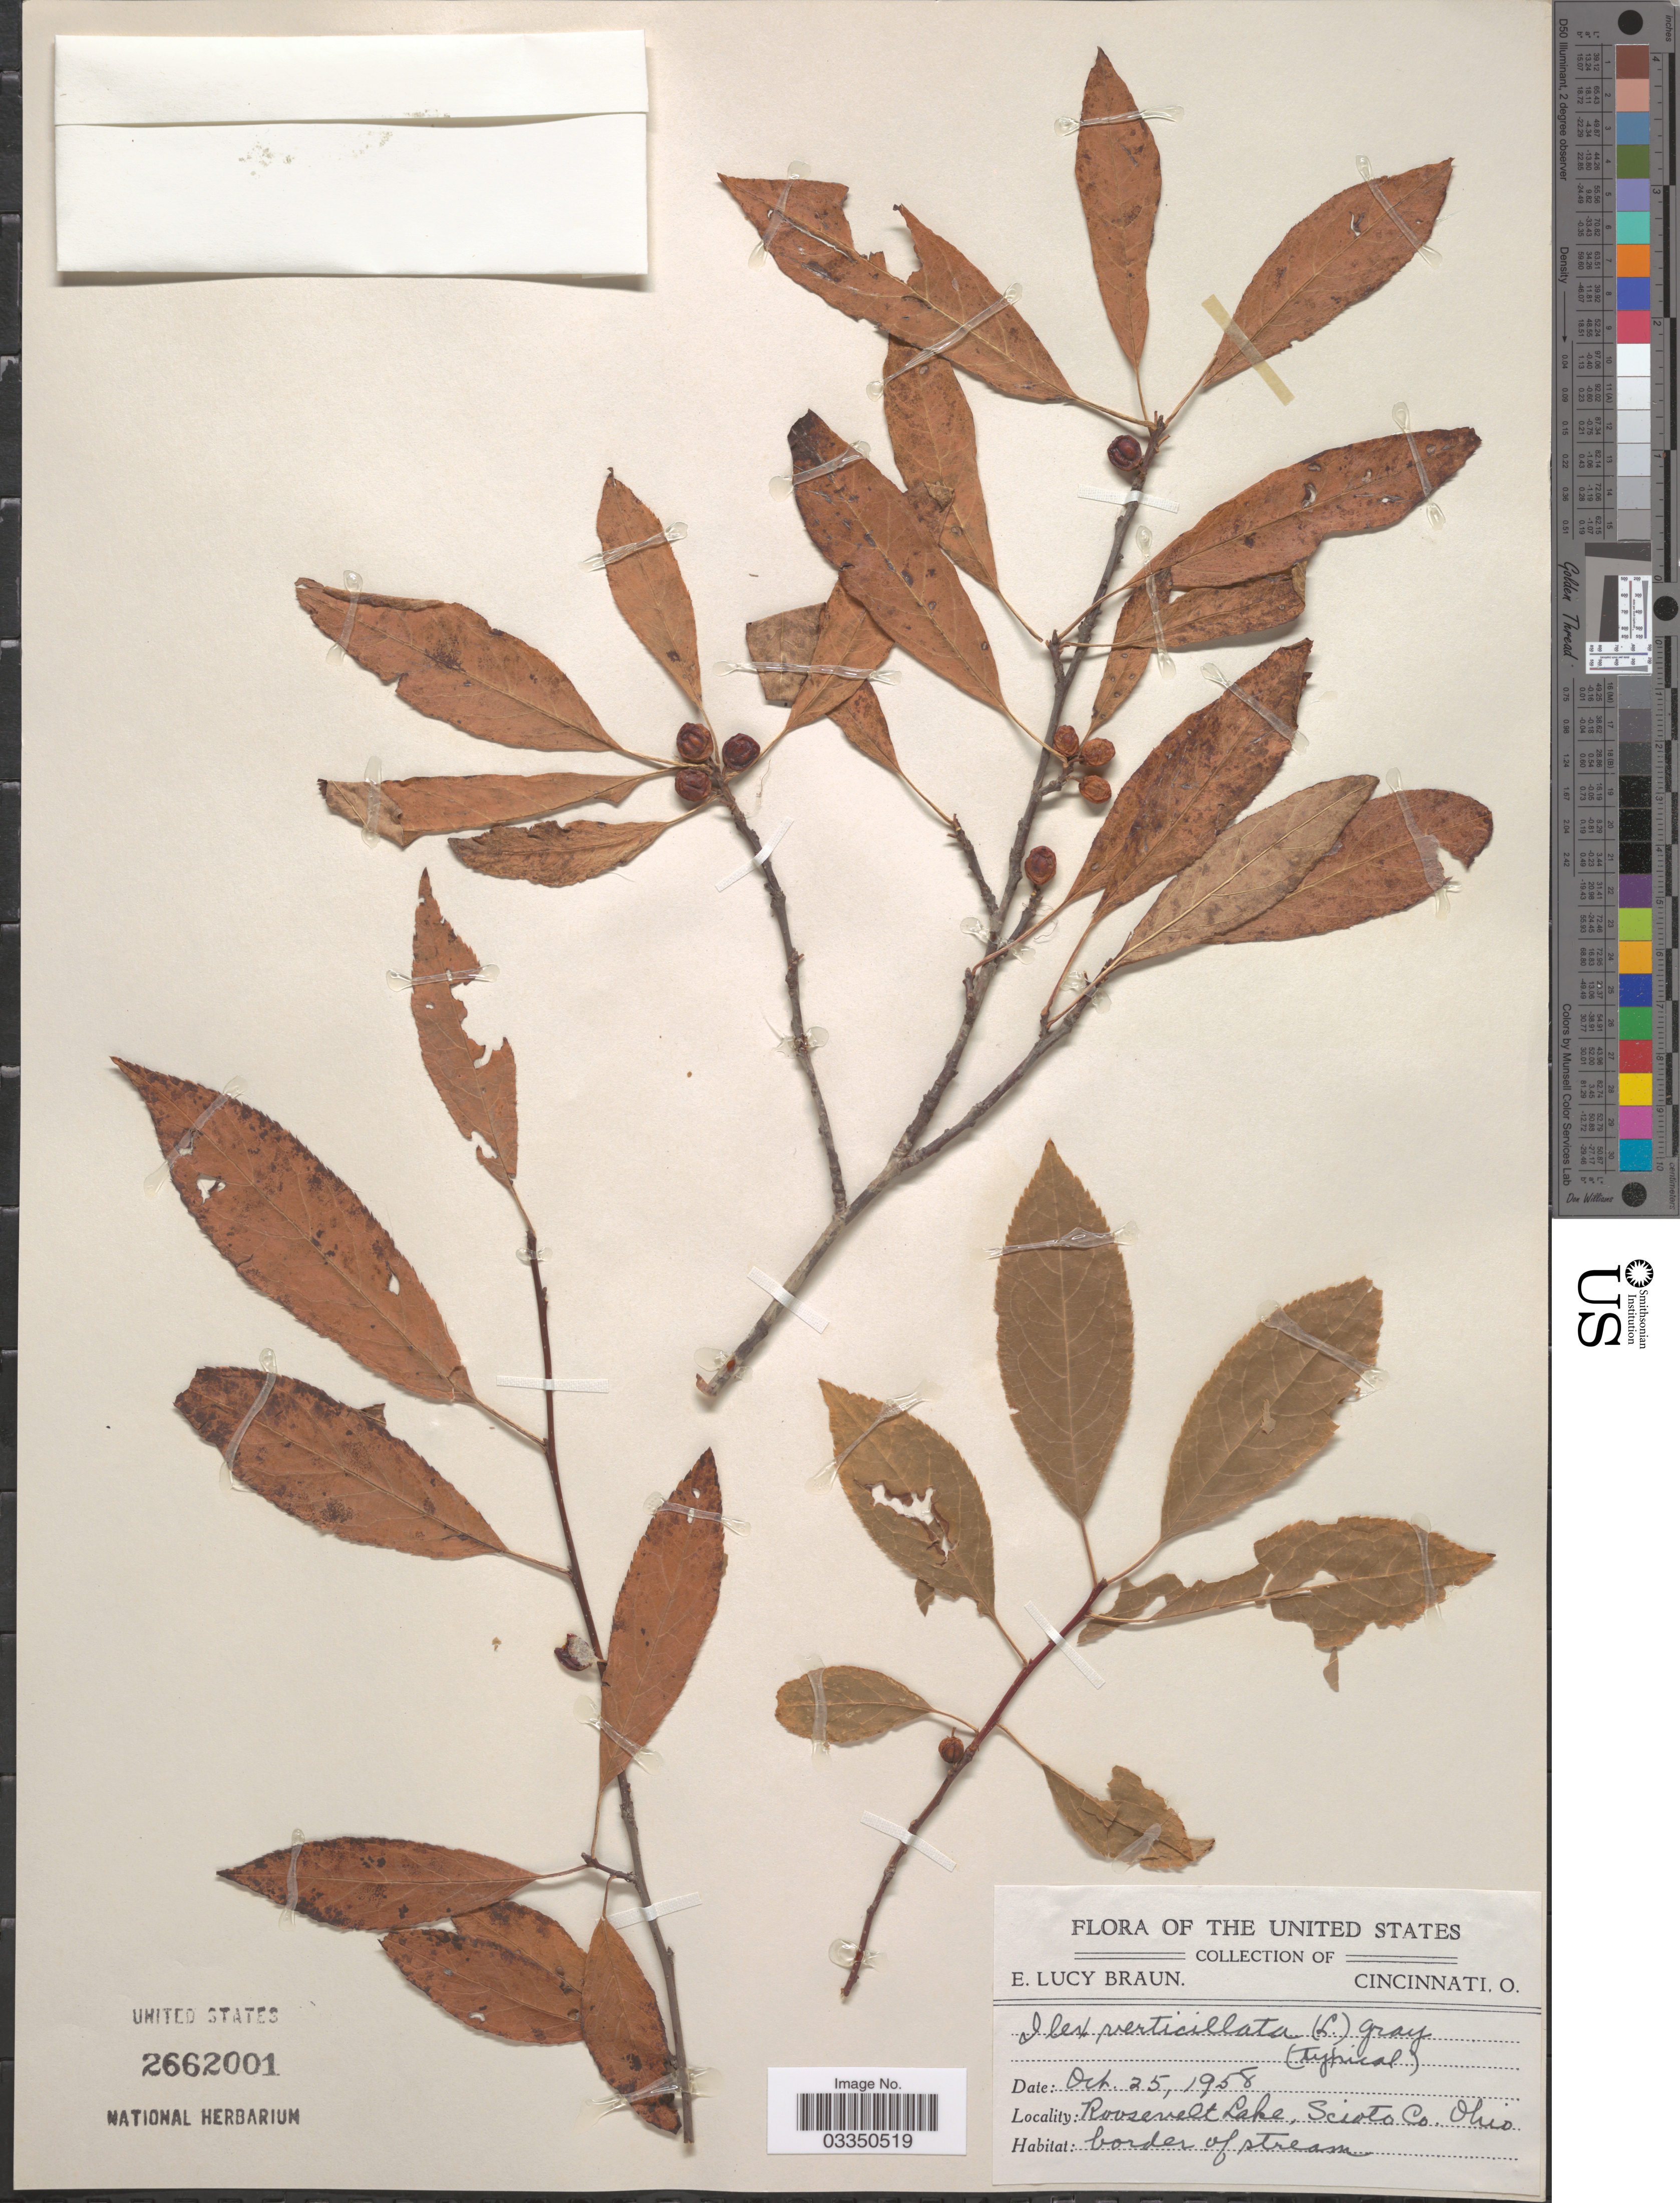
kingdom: Plantae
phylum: Tracheophyta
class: Magnoliopsida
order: Aquifoliales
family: Aquifoliaceae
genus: Ilex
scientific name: Ilex verticillata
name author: (L.) A. Gray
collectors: E. L. Braun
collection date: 1958-10-25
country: United States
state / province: Ohio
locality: Roosevelt Lake, Scioto Co.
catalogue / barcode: US 2662001